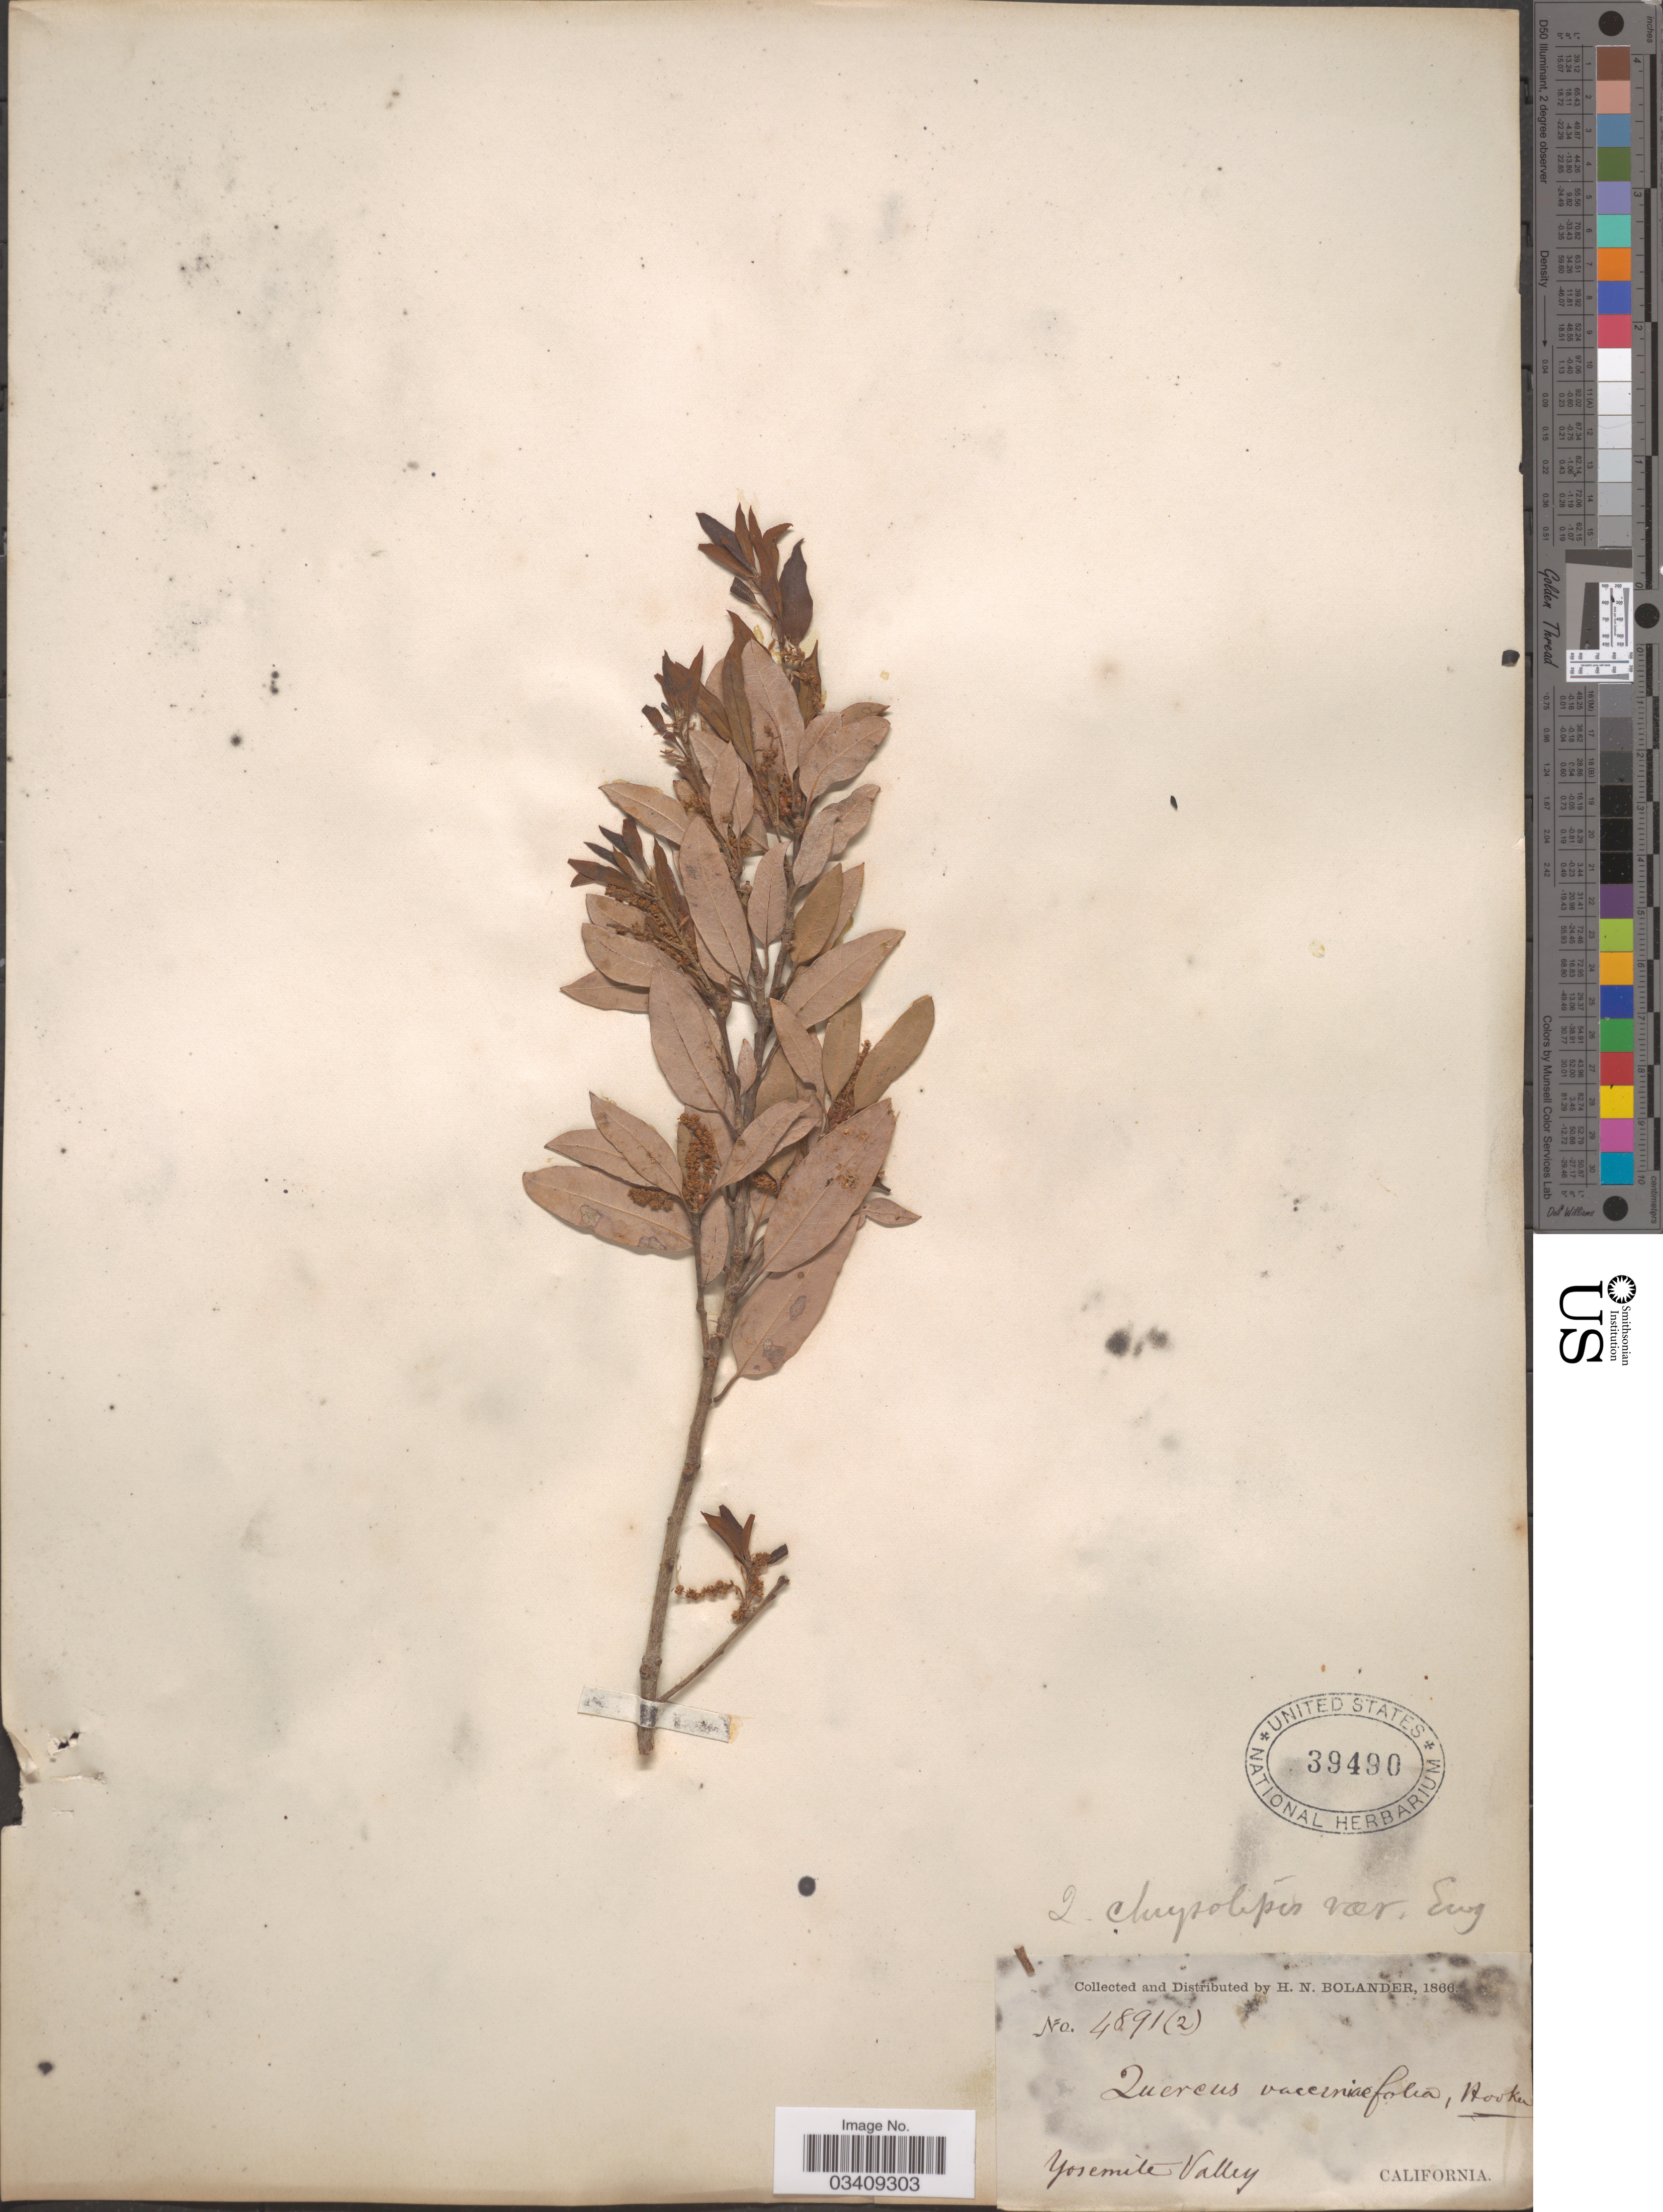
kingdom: Plantae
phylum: Tracheophyta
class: Magnoliopsida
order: Fagales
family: Fagaceae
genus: Quercus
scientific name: Quercus aaata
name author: C.H. Müll.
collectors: H. Bolander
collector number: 4891(2)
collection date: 1866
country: United States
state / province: California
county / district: Mariposa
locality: Yosemite Valley.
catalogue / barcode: US 39490